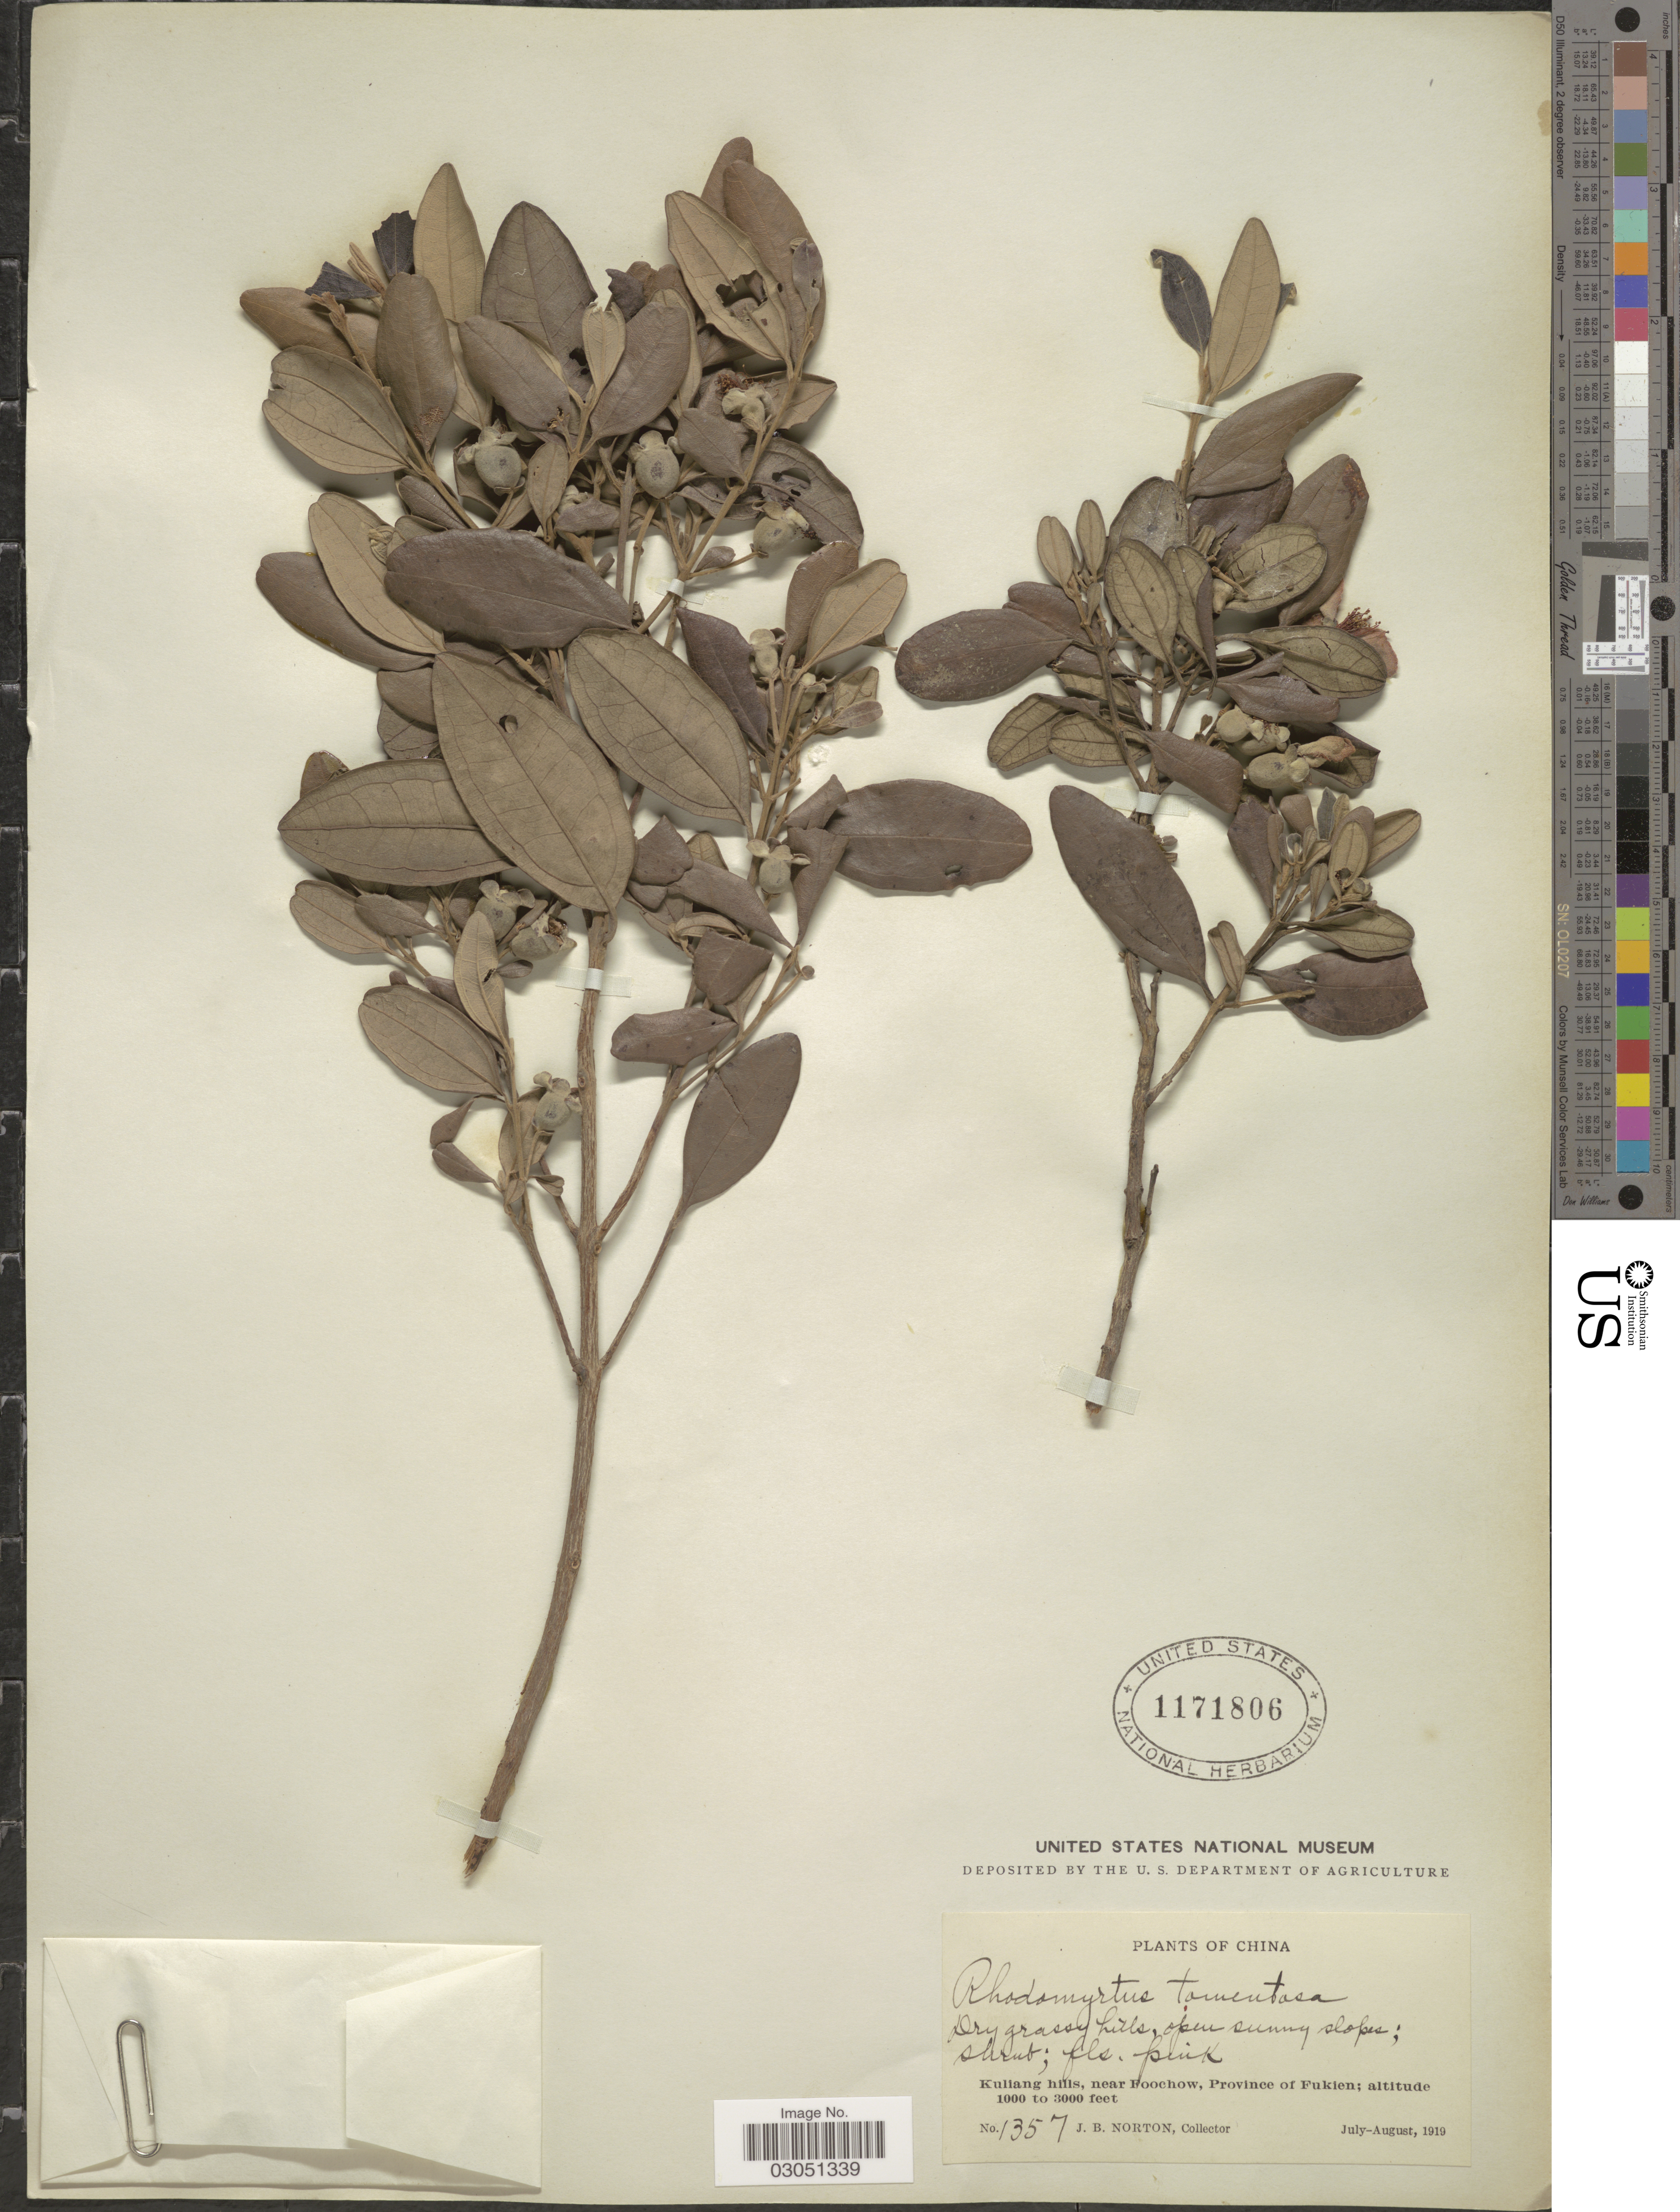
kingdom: Plantae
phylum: Tracheophyta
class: Magnoliopsida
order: Myrtales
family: Myrtaceae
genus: Rhodomyrtus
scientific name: Rhodomyrtus tomentosa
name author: (Aiton) Hassk.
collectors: J. B. Norton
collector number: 1357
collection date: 1919-07/1919-08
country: China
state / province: Fujian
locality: Kuliang hills, near Foochow, Province of Fukien.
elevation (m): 305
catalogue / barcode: US 1171806